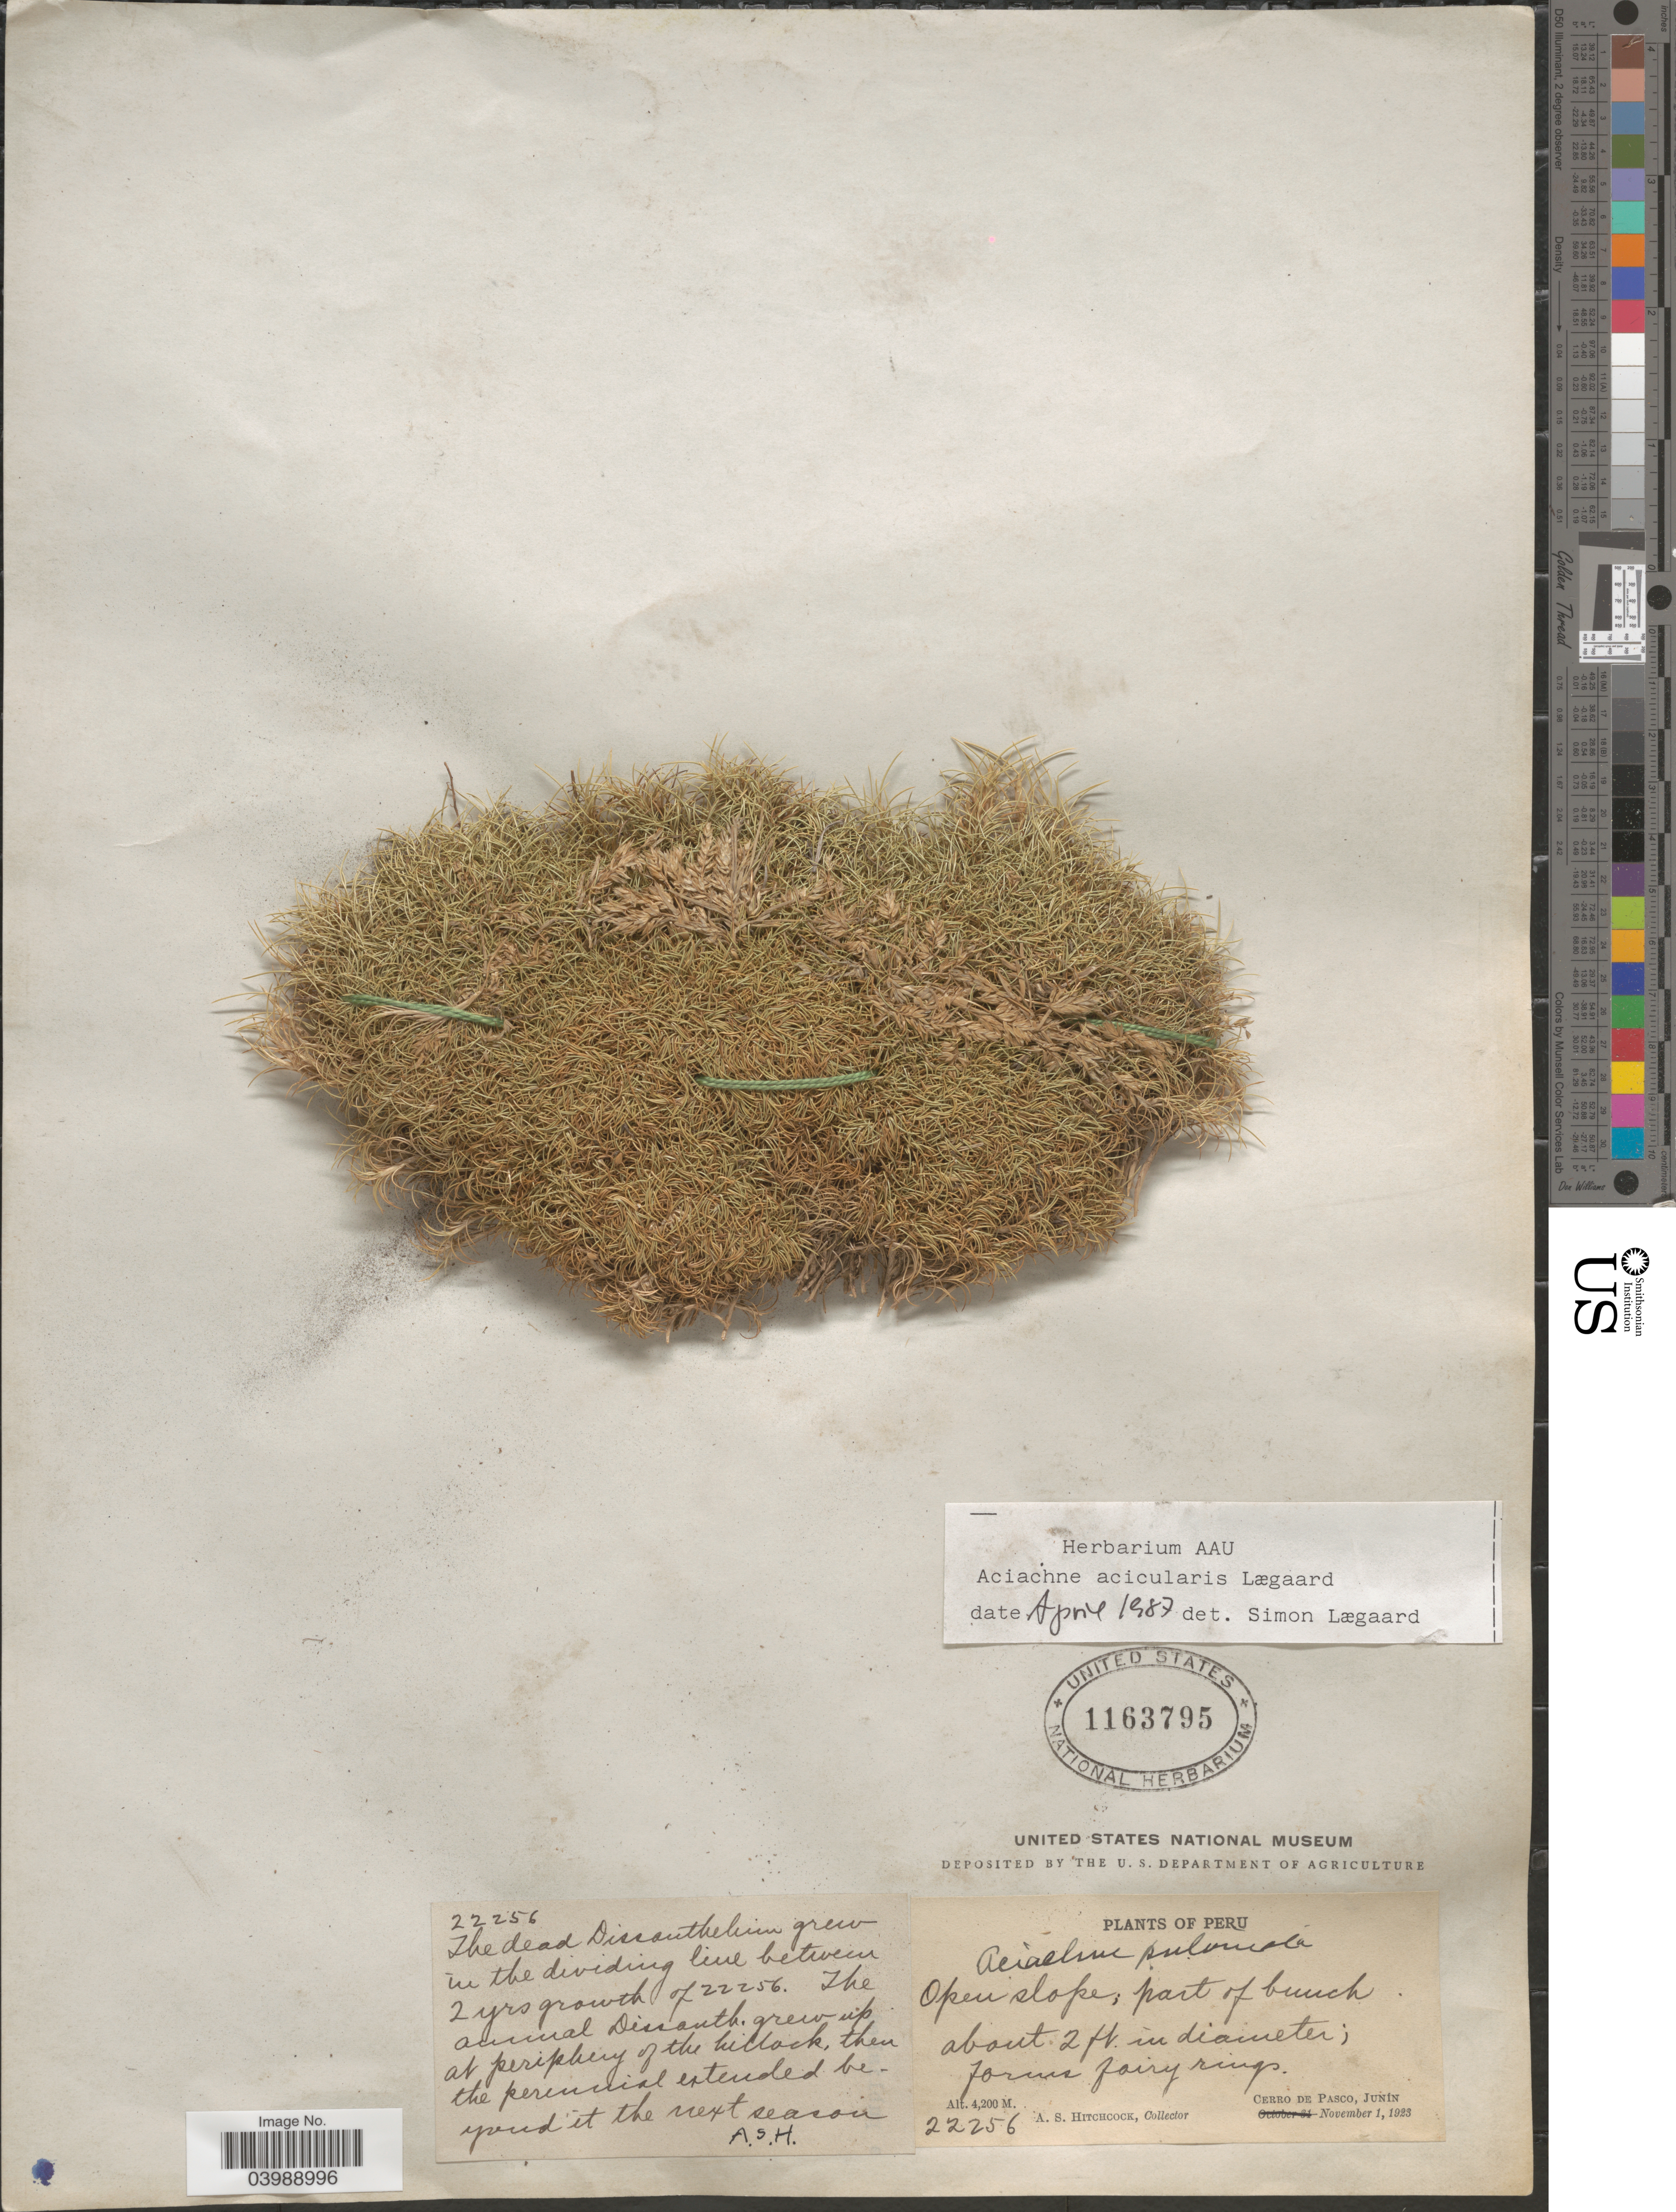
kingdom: Plantae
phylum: Tracheophyta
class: Liliopsida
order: Poales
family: Poaceae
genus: Aciachne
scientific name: Aciachne acicularis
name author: Lægaard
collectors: A. S. Hitchcock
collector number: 22256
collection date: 1923-11-01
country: Peru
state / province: Junín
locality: Cerro de Pasco.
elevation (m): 4200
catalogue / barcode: US 1163795